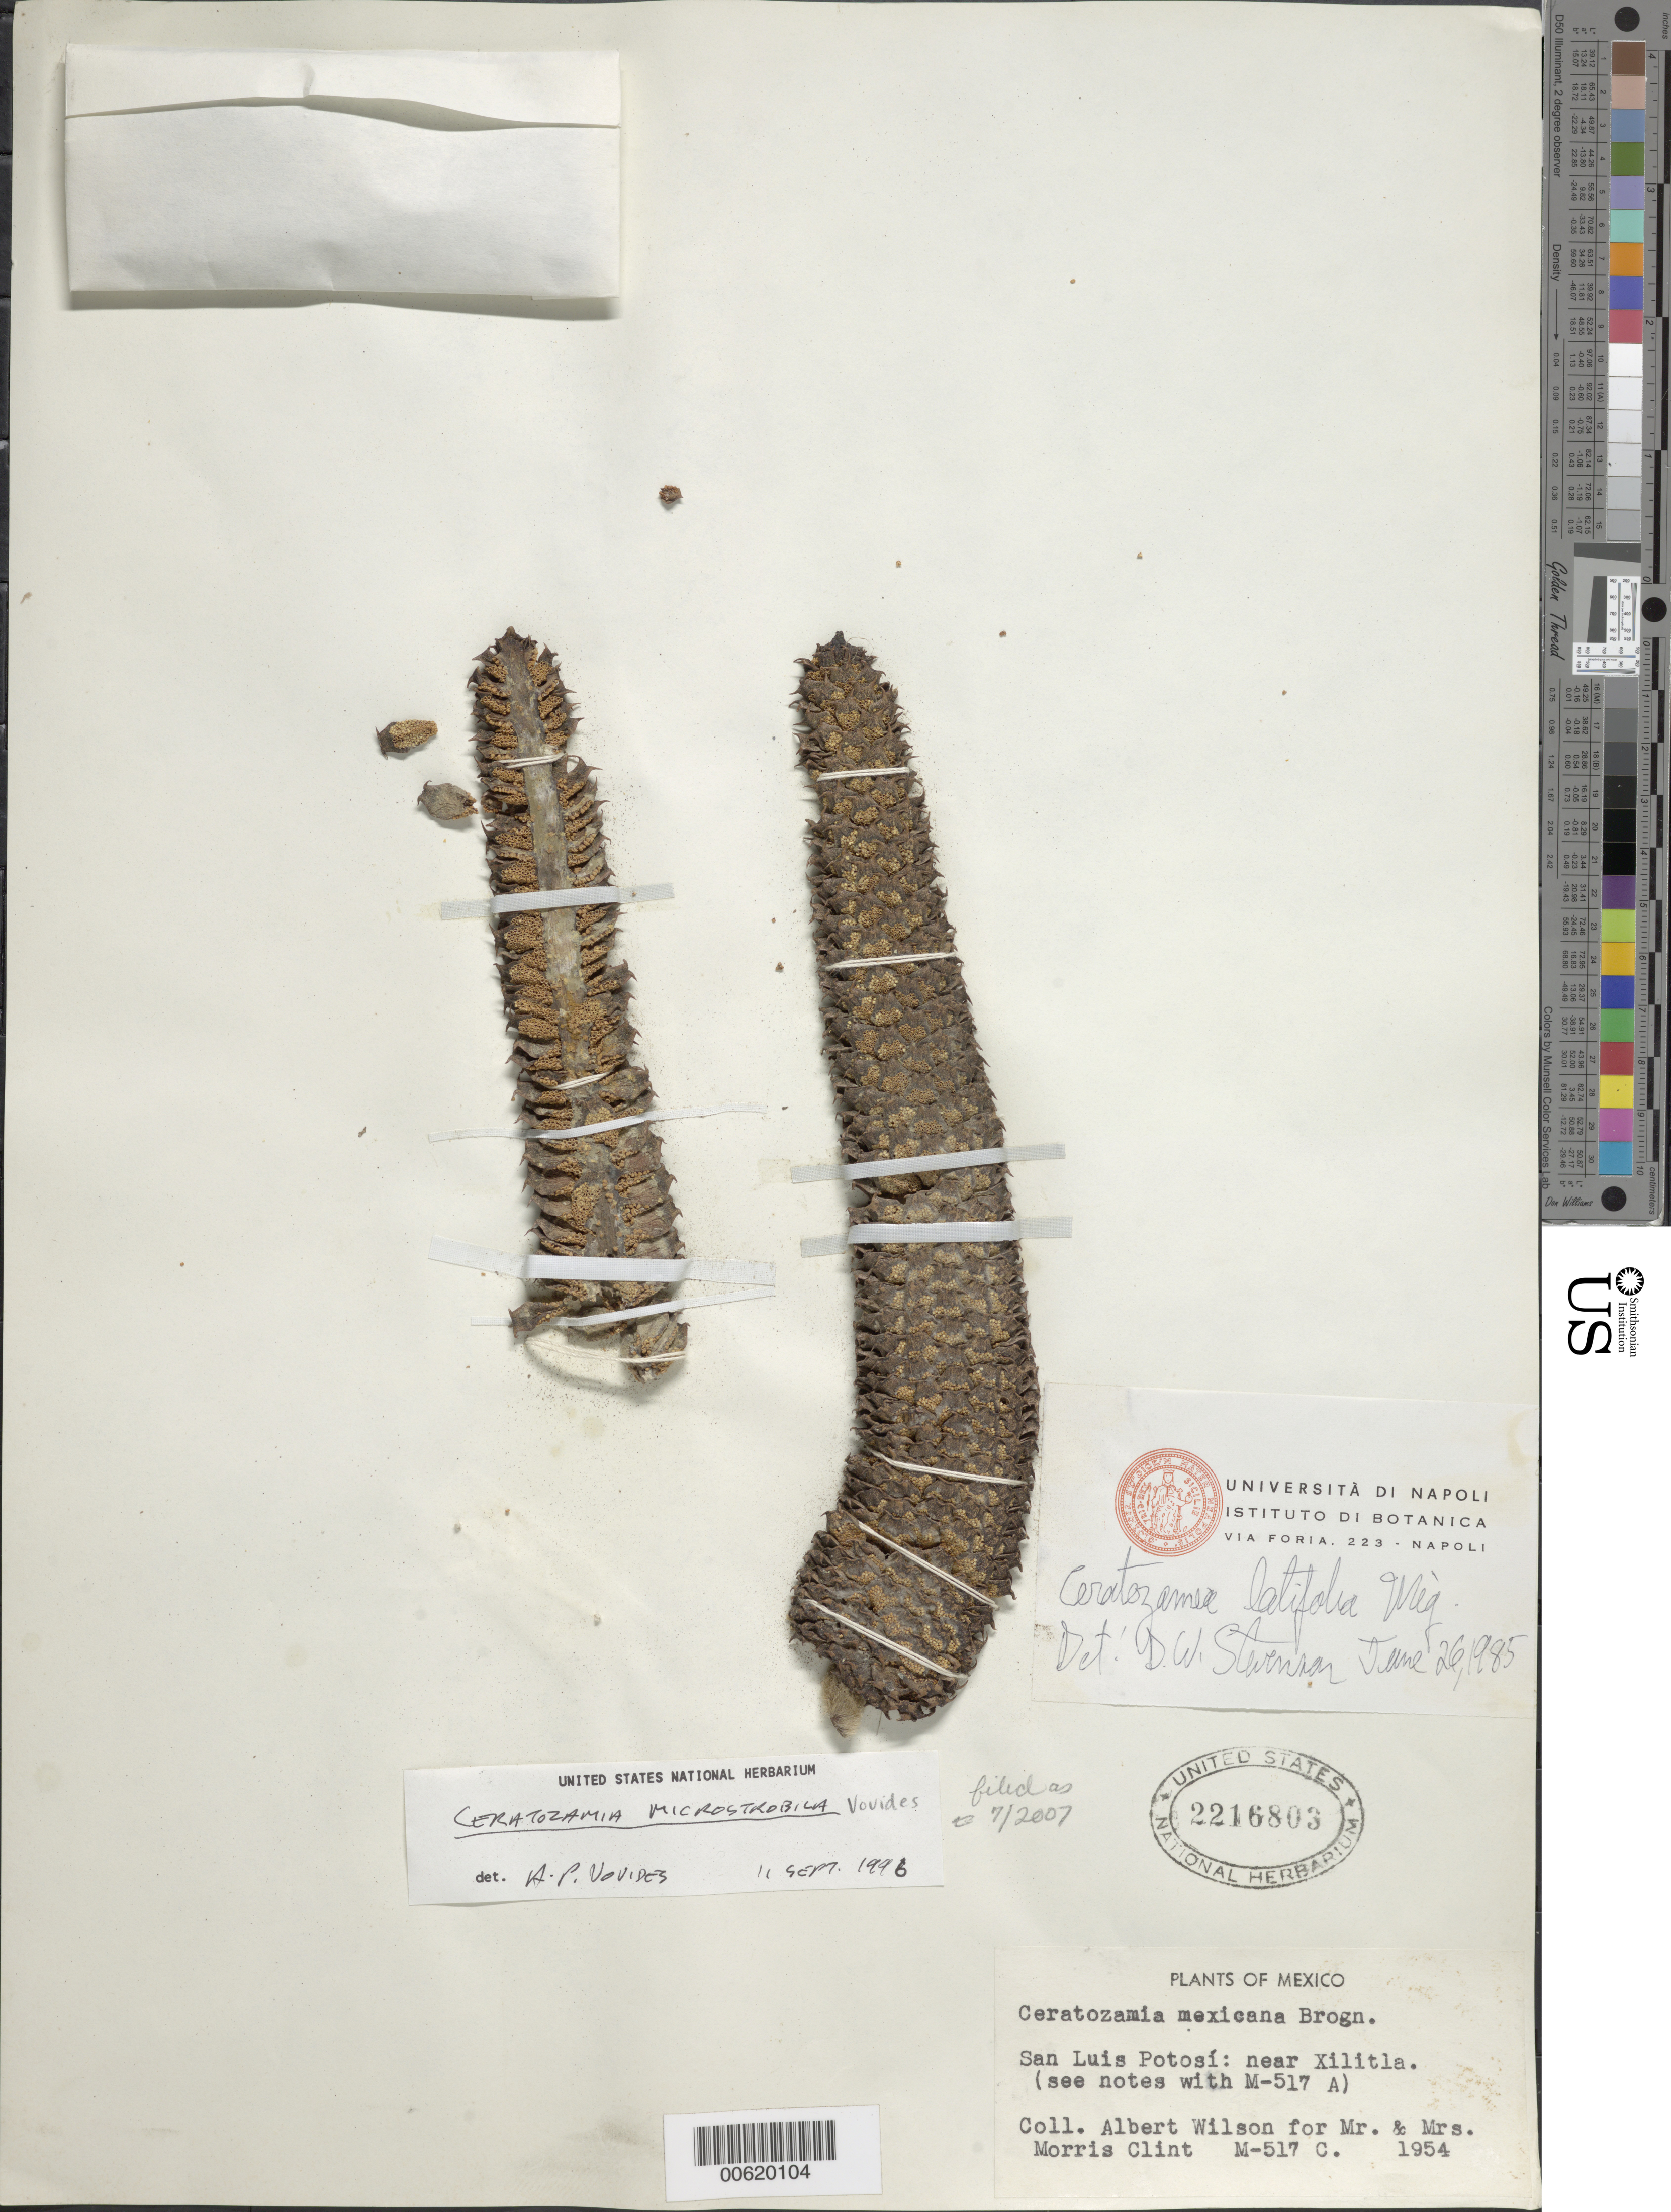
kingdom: Plantae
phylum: Tracheophyta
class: Cycadopsida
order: Cycadales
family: Zamiaceae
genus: Ceratozamia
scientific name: Ceratozamia microstrobila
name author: Vovides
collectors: A. Wilson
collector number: m-517 c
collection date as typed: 1954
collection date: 1954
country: Mexico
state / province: San Luis Potosí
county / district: Xilitla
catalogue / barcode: US 2216803